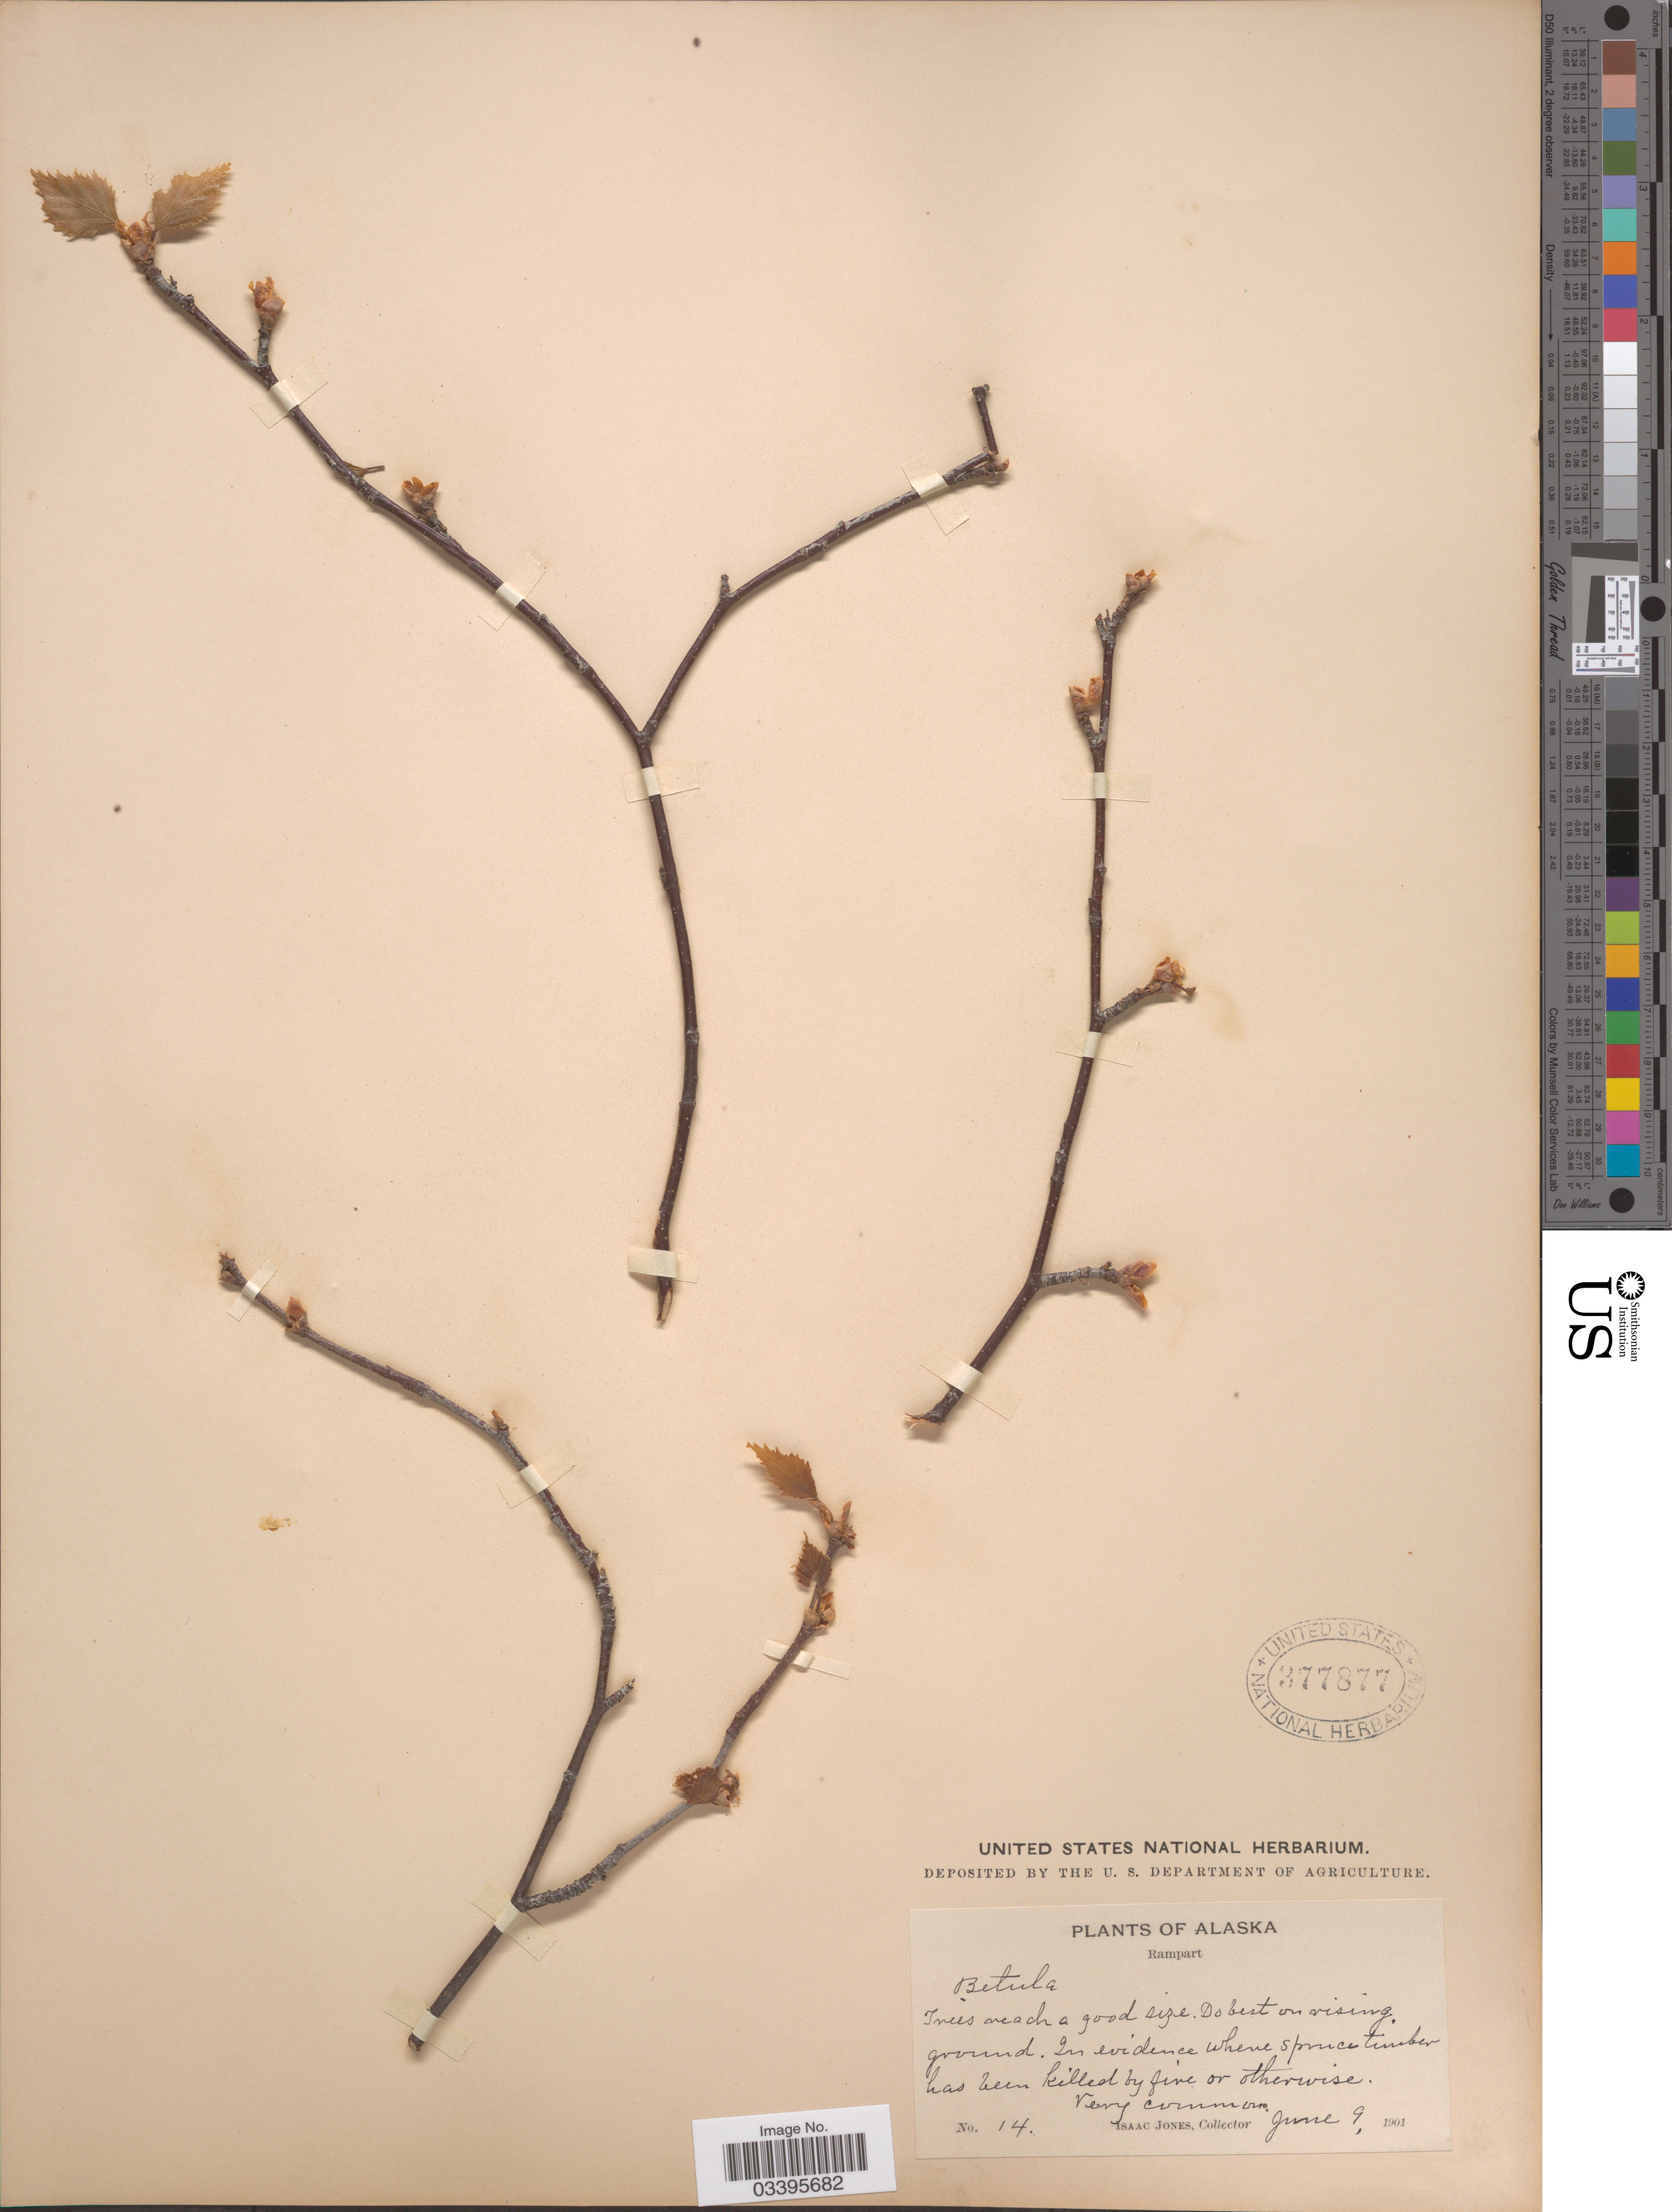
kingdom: Plantae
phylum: Tracheophyta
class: Magnoliopsida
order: Fagales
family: Betulaceae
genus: Betula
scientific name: Betula kenaica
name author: W.H. Evans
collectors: I. Jones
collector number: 14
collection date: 1901-06-09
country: United States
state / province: Alaska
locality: Rampart.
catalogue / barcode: US 377877